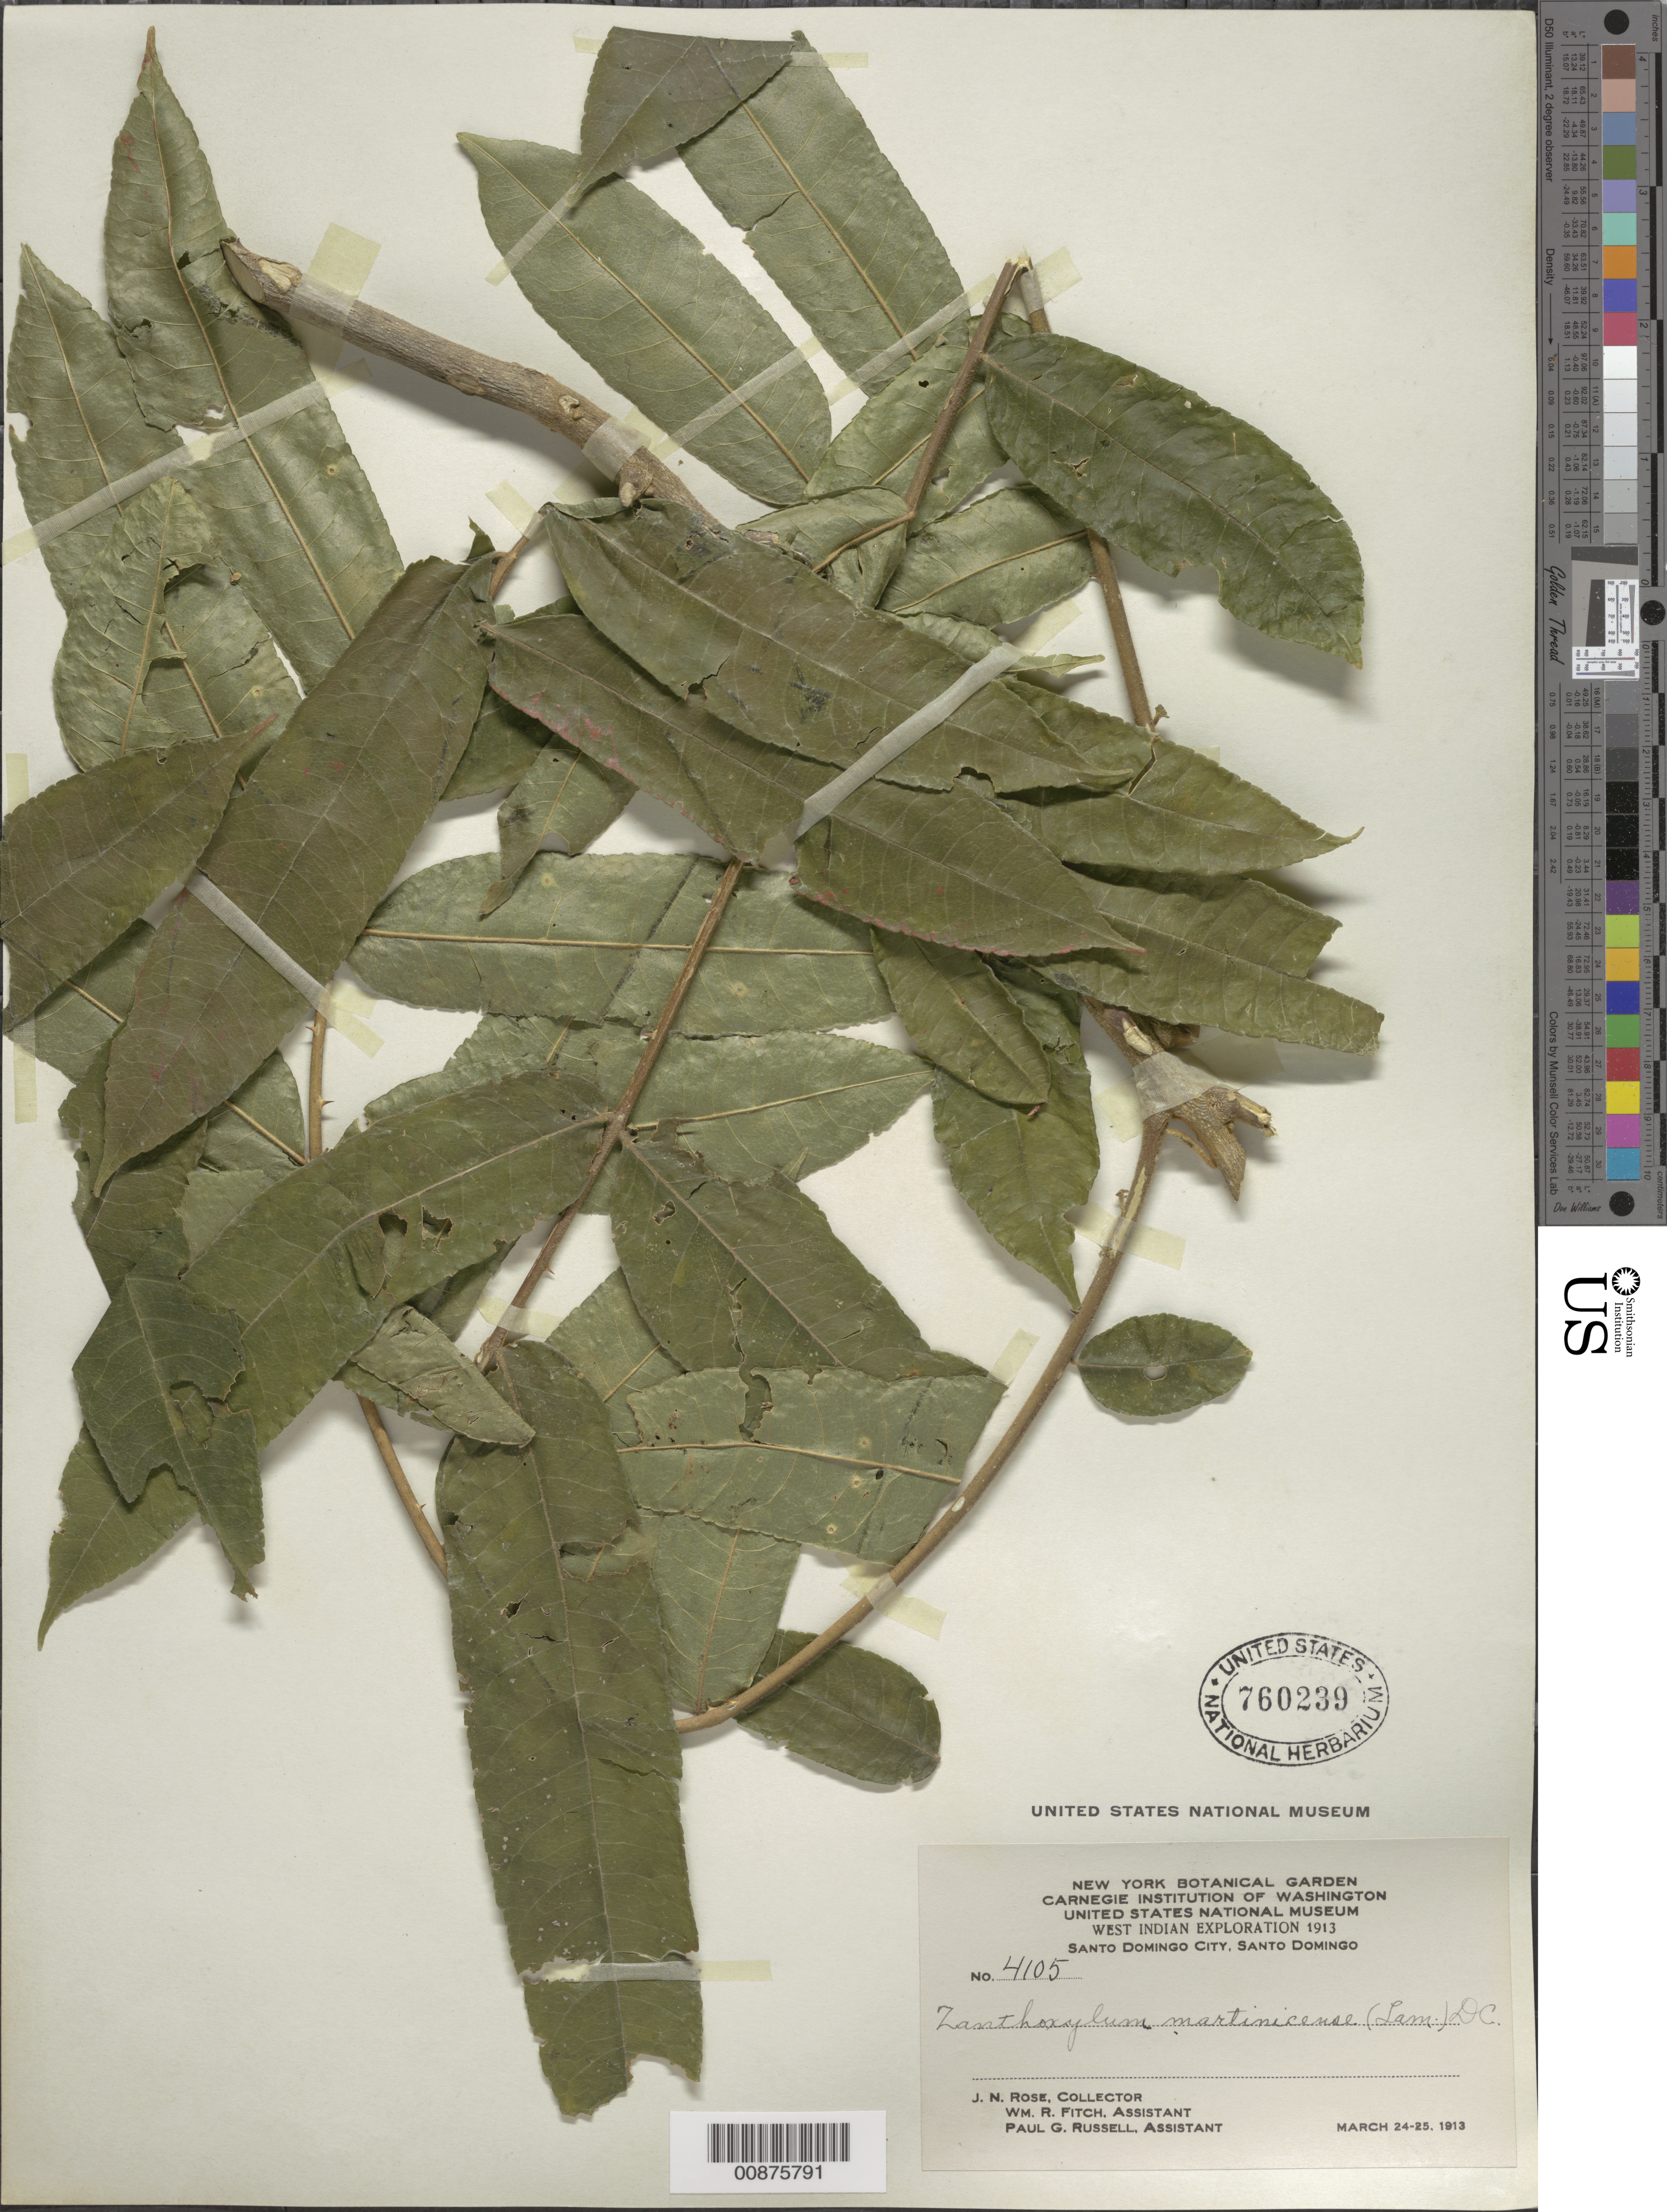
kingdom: Plantae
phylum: Tracheophyta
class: Magnoliopsida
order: Sapindales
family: Rutaceae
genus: Zanthoxylum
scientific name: Zanthoxylum martinicense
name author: (Lam.) DC.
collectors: J. N. Rose, W. R. Fitch & P. G. Russell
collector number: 4105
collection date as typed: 24 Mar 1913 to 25 Mar 1913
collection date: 1913-03-24/1913-03-25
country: Dominican Republic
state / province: Distrito Nacional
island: Hispaniola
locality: Santo Domingo City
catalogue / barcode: US 760239